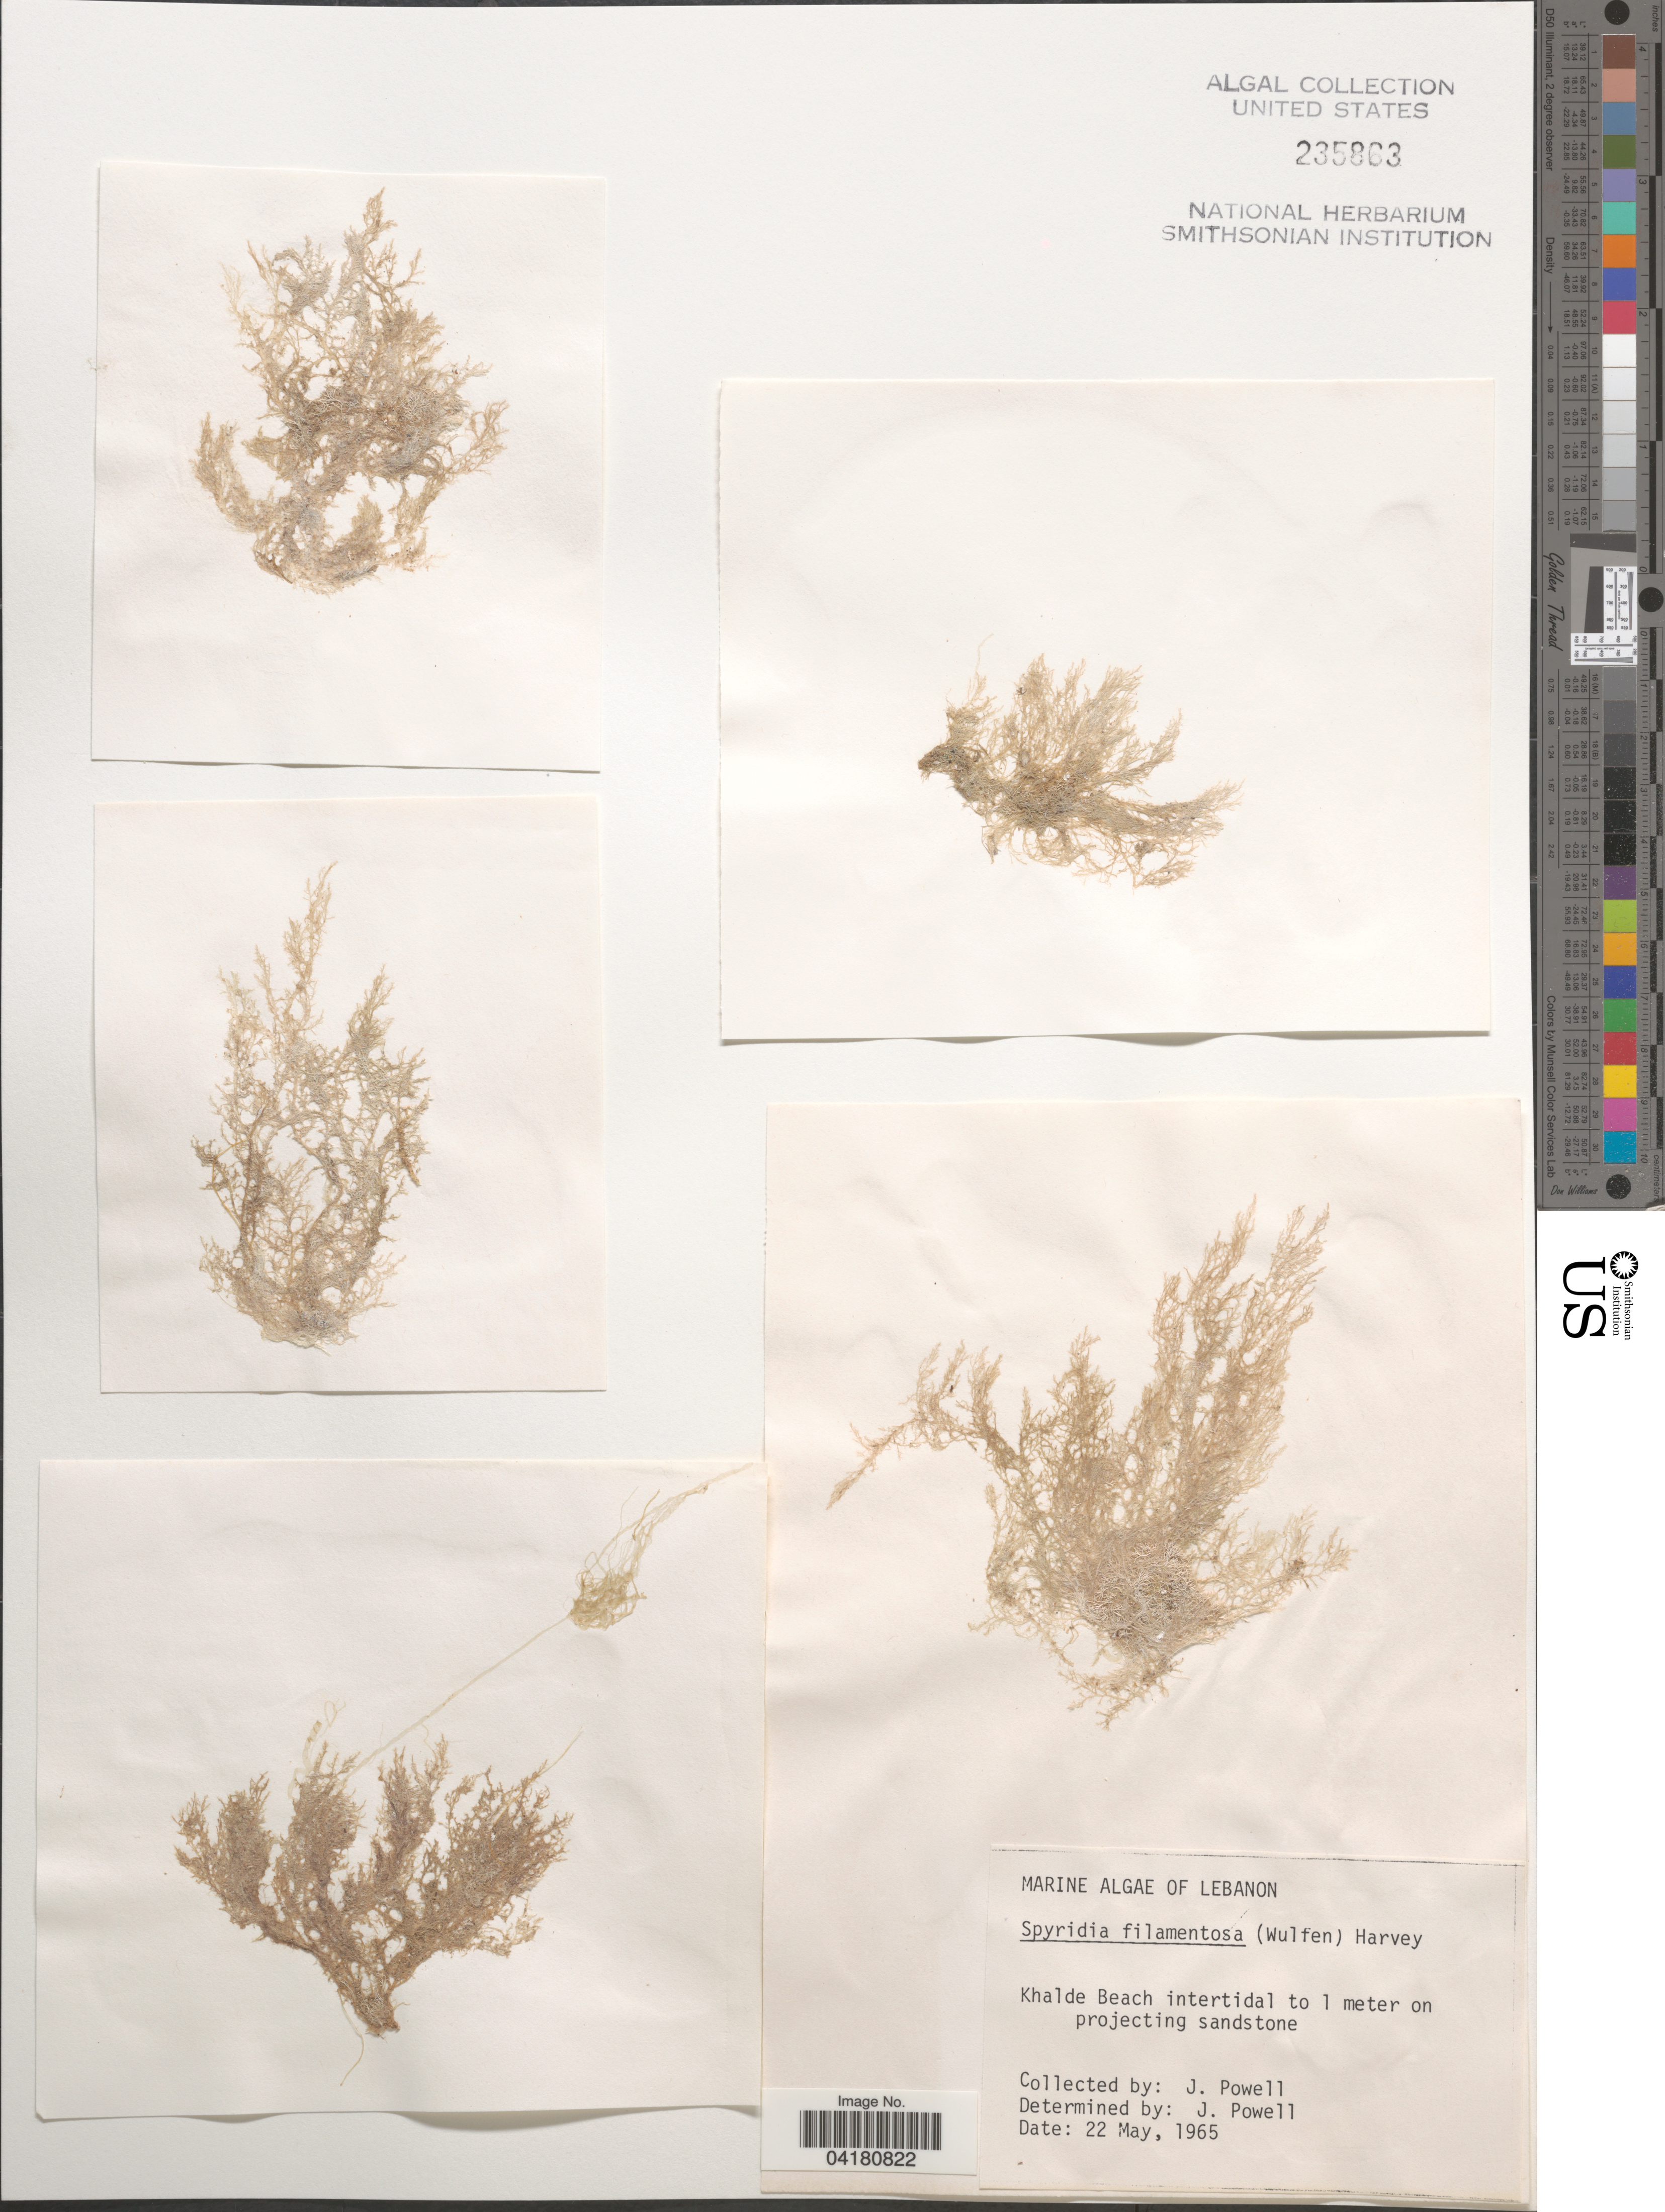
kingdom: Plantae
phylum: Rhodophyta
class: Florideophyceae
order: Ceramiales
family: Spyridiaceae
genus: Spyridia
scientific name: Spyridia filamentosa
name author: (Wulfen) Harv.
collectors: J. Powell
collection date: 1965-05-22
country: Lebanon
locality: Khalde Beach intertidal to 1 meter on projecting sandstone.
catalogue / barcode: US 235863